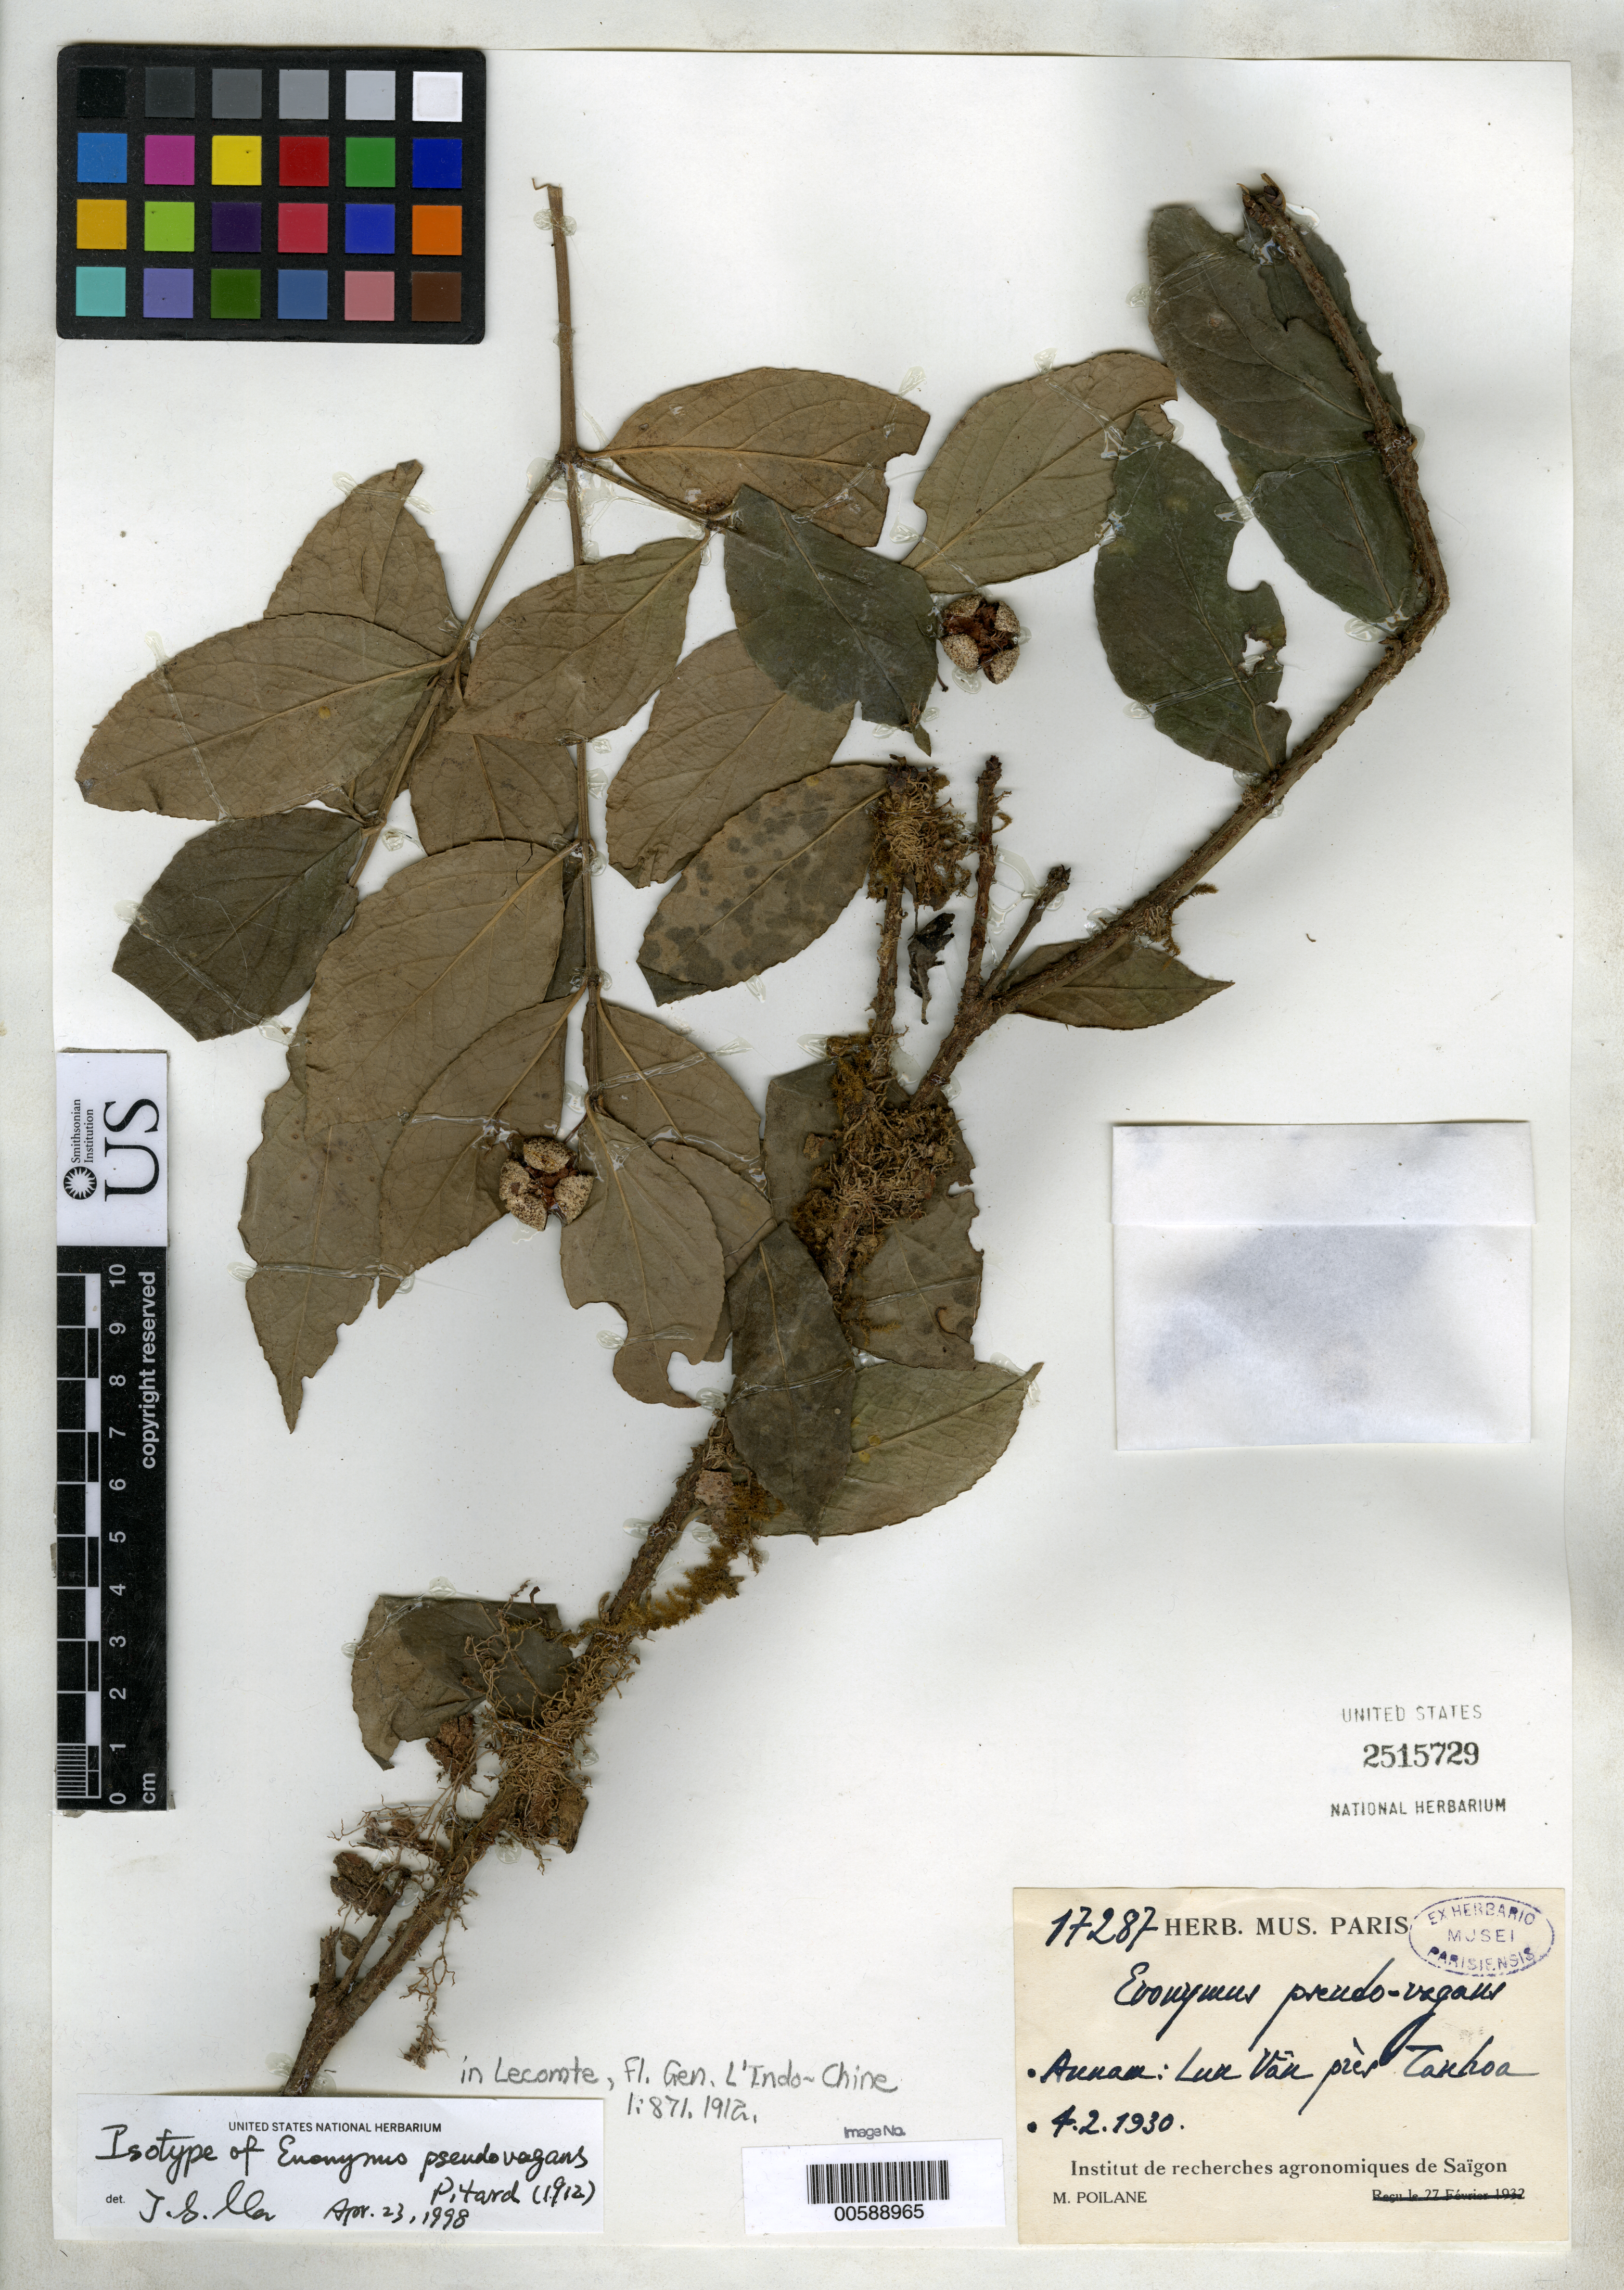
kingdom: Plantae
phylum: Tracheophyta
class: Magnoliopsida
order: Celastrales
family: Celastraceae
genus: Euonymus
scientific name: Euonymus pseudovagans var. elliptica Pit., ined.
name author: Pit.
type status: Isotype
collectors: M. Poilane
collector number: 17287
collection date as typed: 04 Feb 1930 or 02 Apr 1930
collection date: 1930-02-04 or 1930-04-02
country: Vietnam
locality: Luu Vau pres Tauhoa.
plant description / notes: This specimen is Euonymus pseudovagens, but is not an isotype. The species was descirbed by Pitard in 1912 and is based on a Bon collection from Tonkin. There are several Bon collections from Tonkin at P annotated by Pitard as Euonymus pseudovagans sp. nov. However, the locality given by Pitard in the protologue does not match the locality on these specimens.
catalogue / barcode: US 2515729